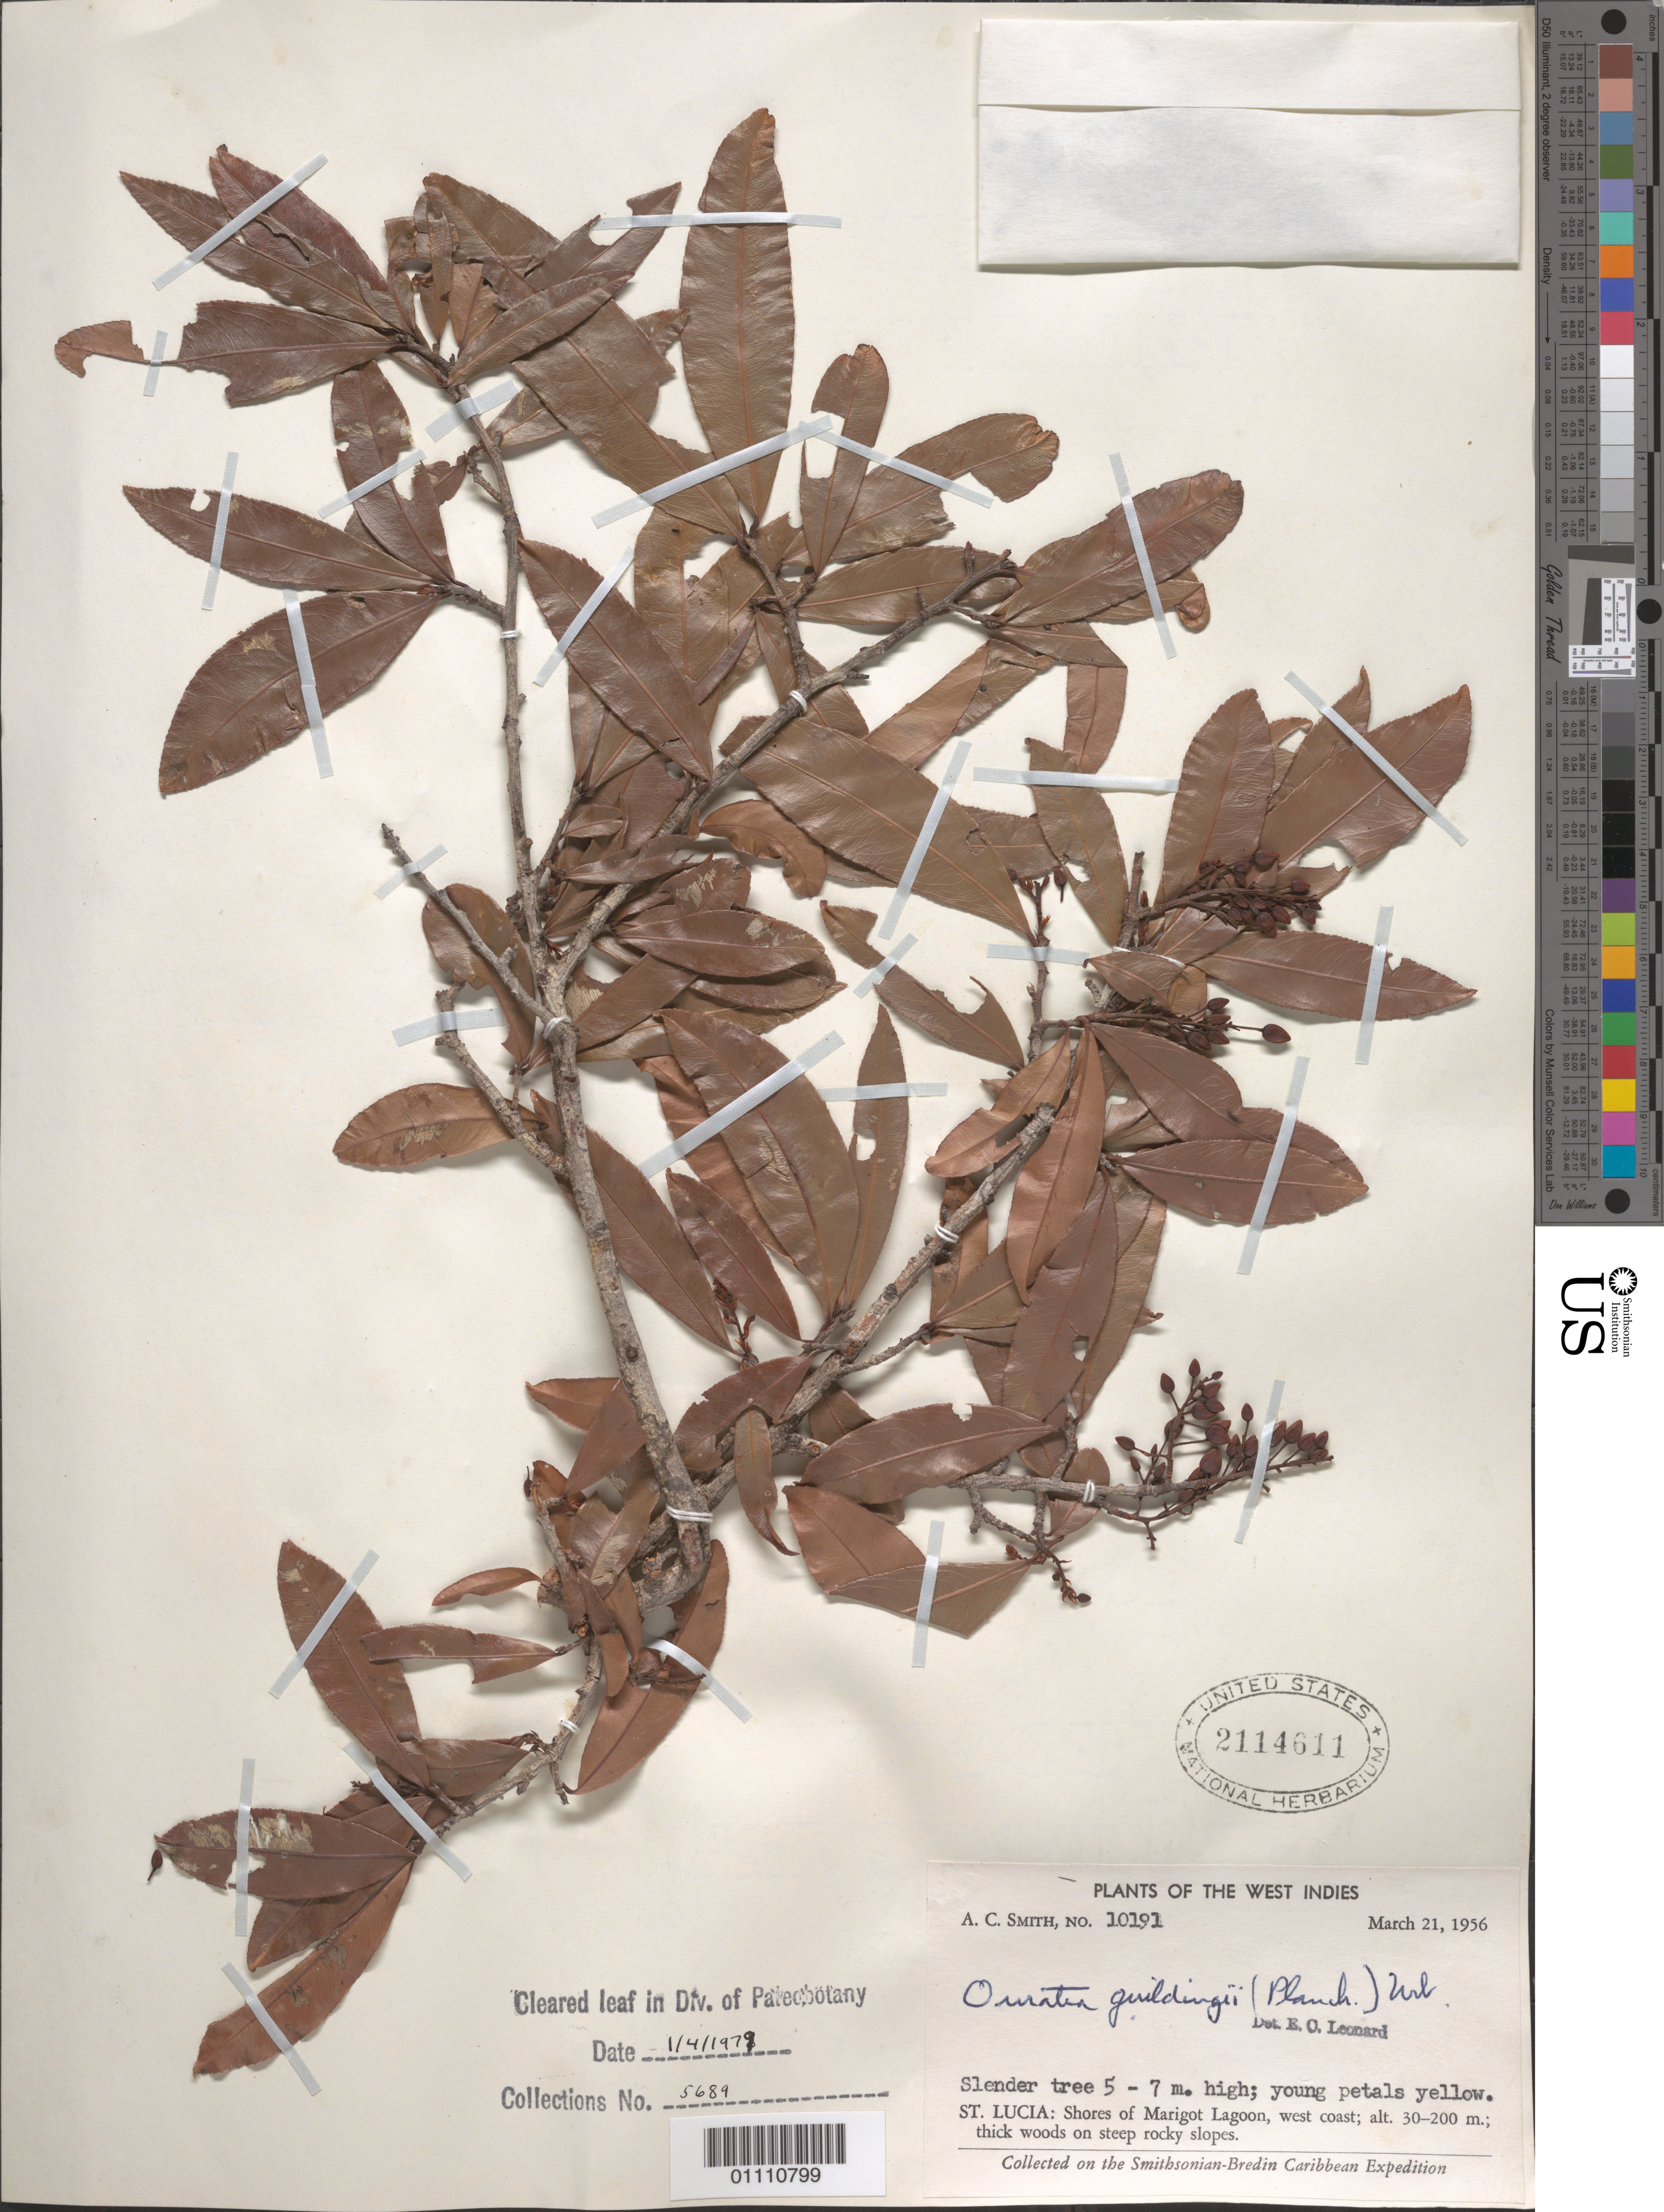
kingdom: Plantae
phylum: Tracheophyta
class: Magnoliopsida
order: Malpighiales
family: Ochnaceae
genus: Ouratea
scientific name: Ouratea guildingii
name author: (Planch.) Urb.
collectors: A. C. Smith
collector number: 10191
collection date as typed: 21 Mar 1956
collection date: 1956-03-21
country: St. Lucia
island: St. Lucia I.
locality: Shores of Marigot Lagoon, W coast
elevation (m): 30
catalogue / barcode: US 2114611